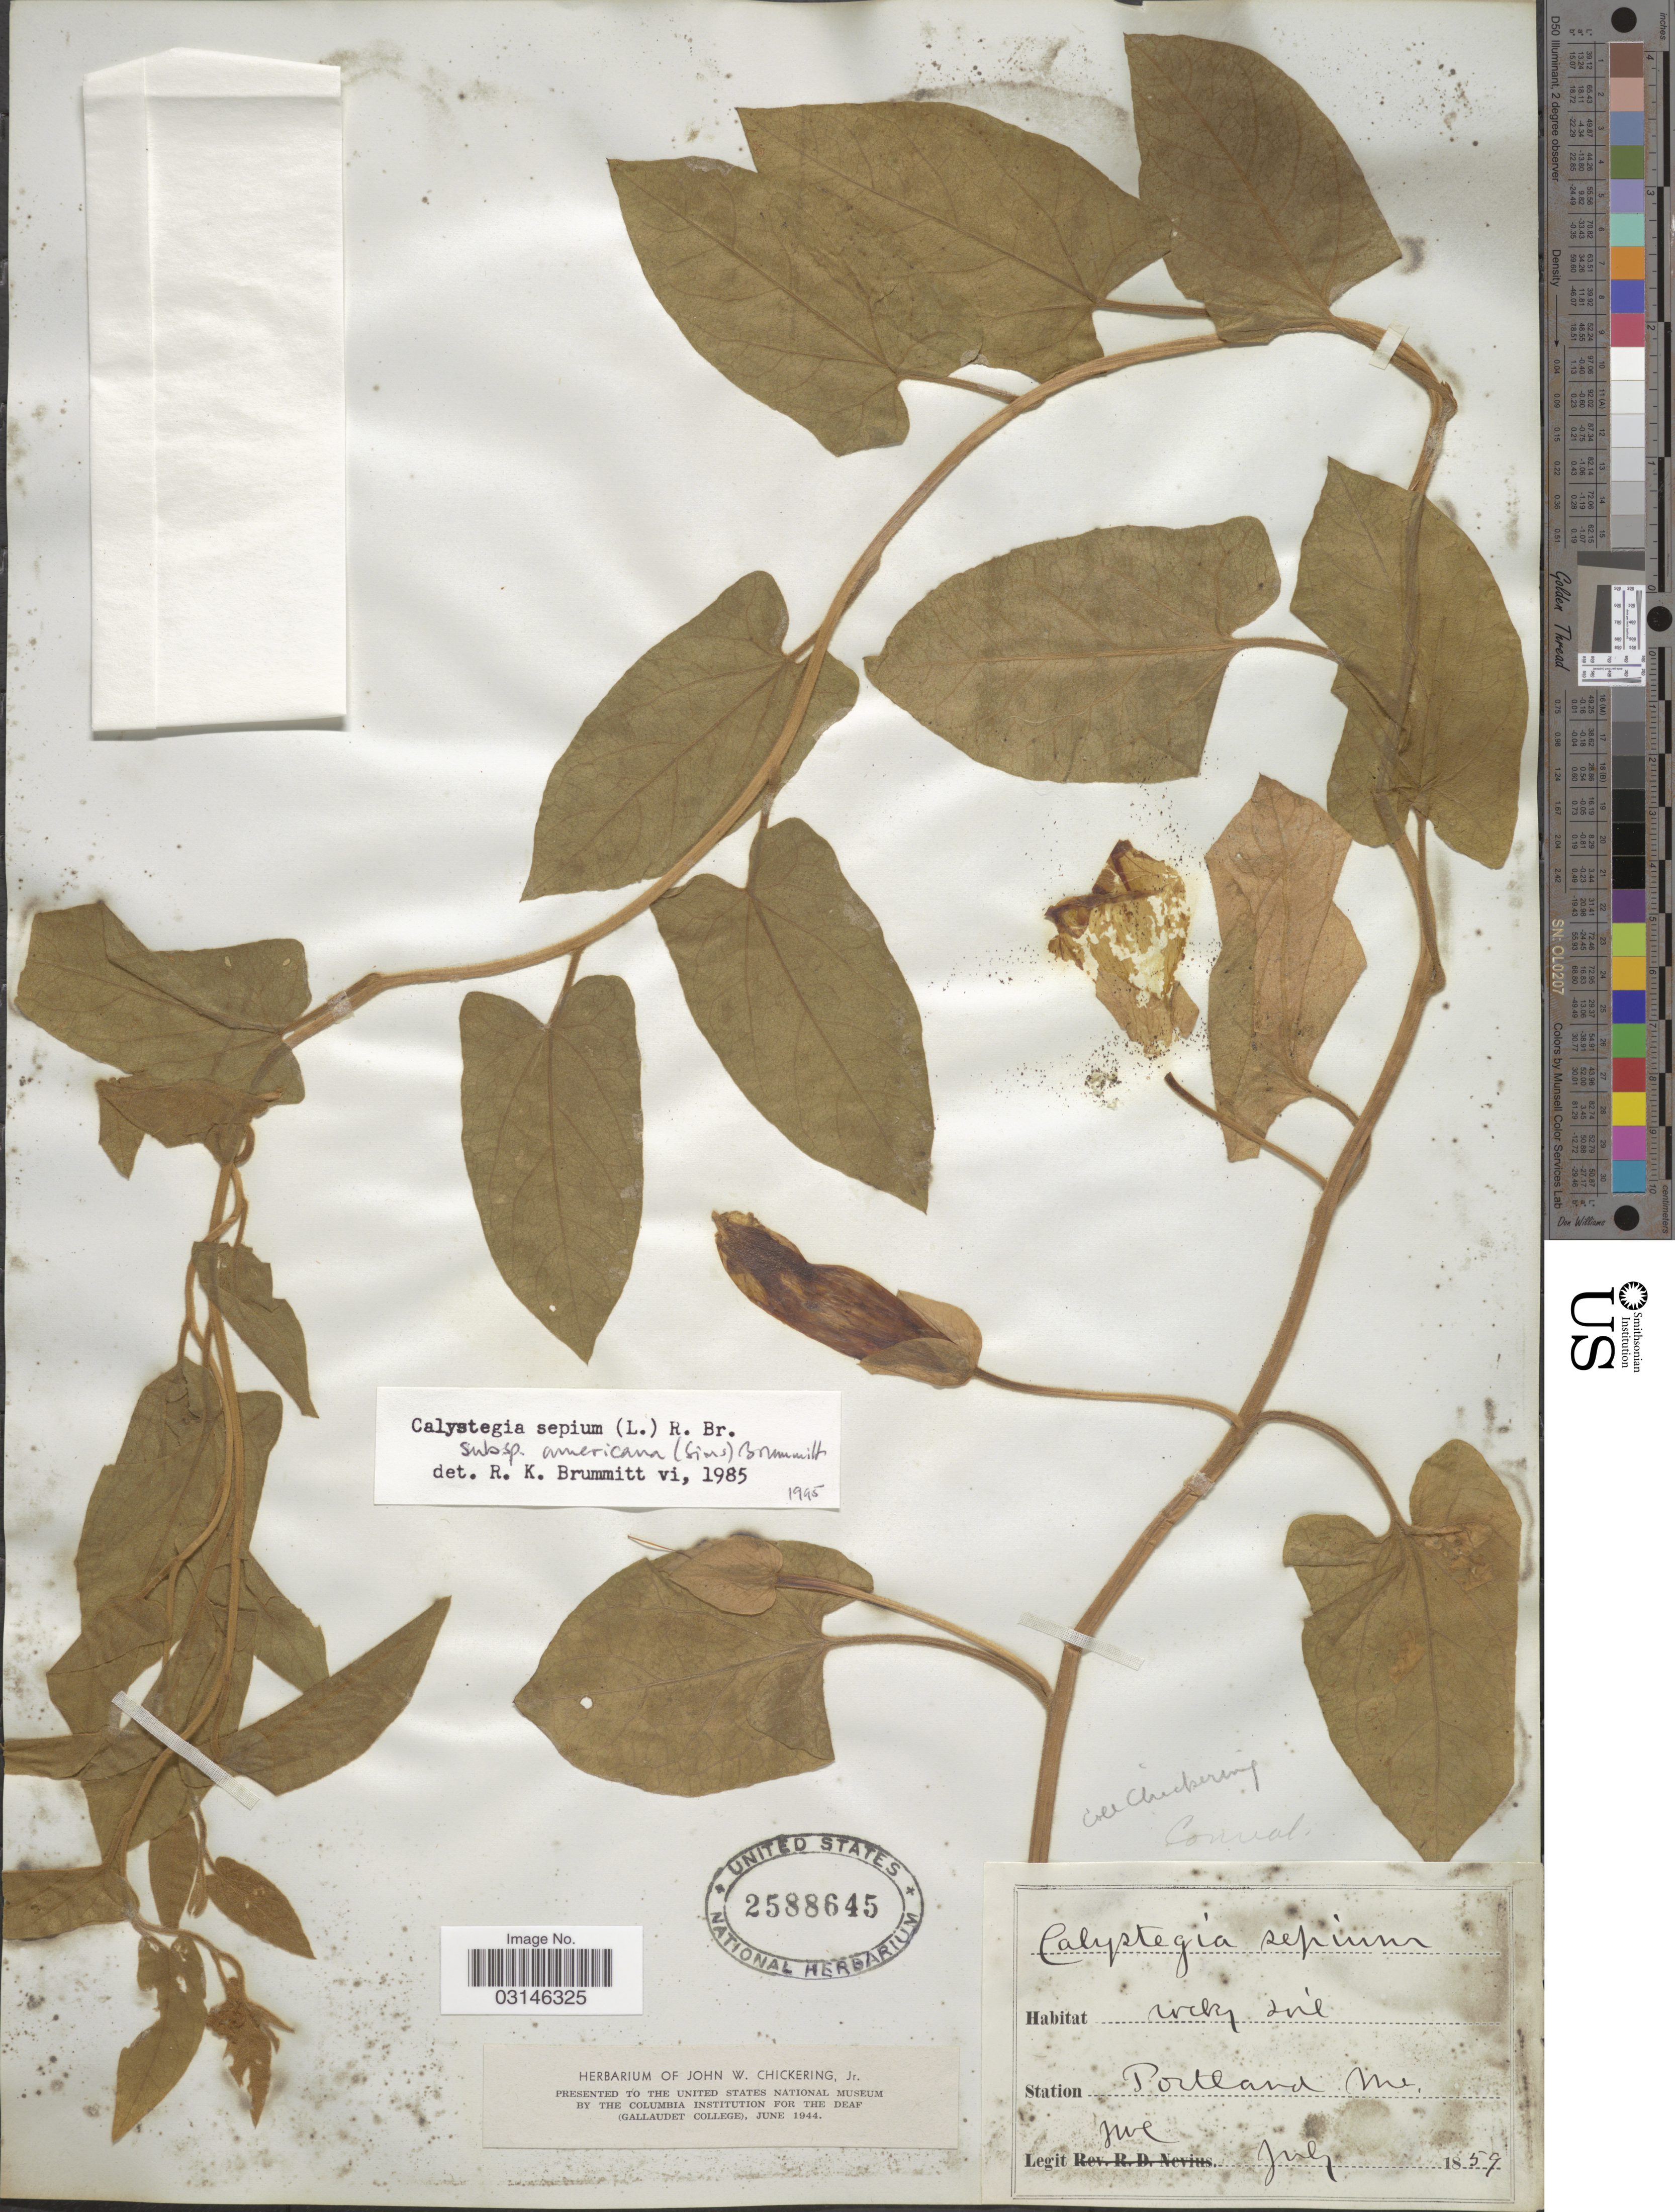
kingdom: Plantae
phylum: Tracheophyta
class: Magnoliopsida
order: Solanales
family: Convolvulaceae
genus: Calystegia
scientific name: Calystegia sepium subsp. americana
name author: (Sims) Brummitt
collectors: J. Chickering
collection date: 1859-07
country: United States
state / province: Maine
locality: Station Portland.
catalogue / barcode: US 2588645